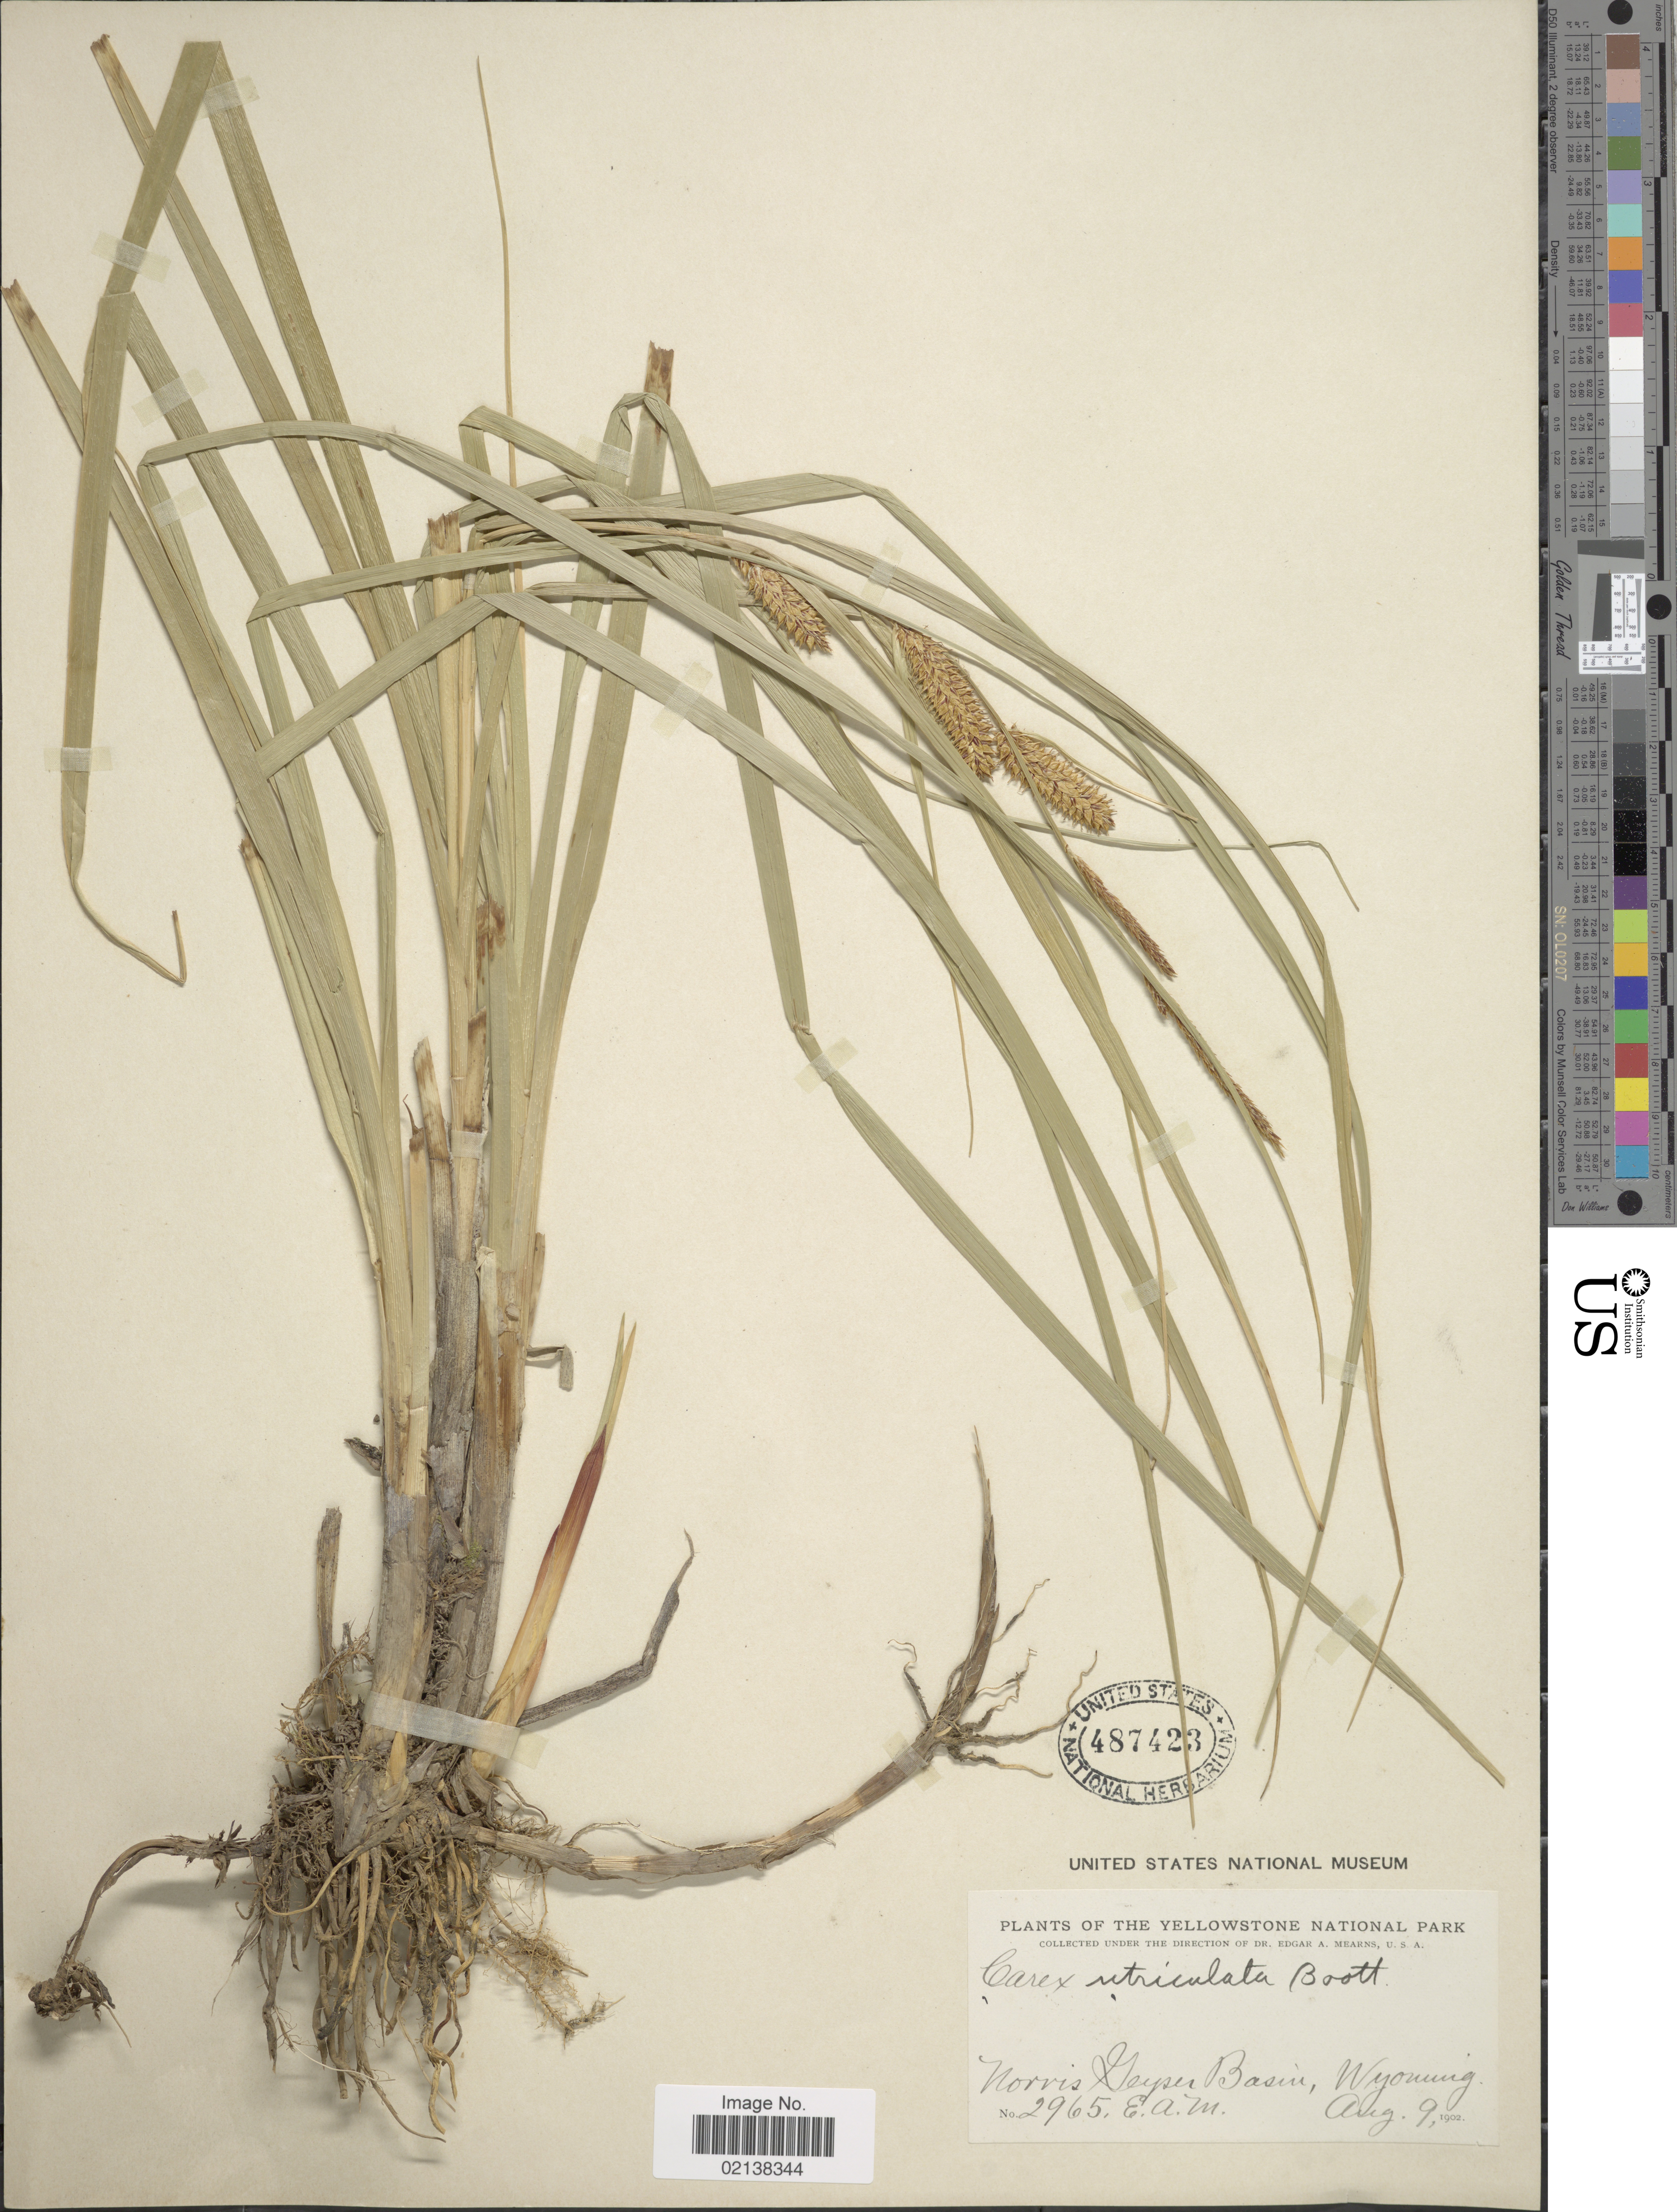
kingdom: Plantae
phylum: Tracheophyta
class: Liliopsida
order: Poales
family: Cyperaceae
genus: Carex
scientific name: Carex utriculata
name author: Boott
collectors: E. A. Mearns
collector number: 2965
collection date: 1902-08-09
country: United States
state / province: Wyoming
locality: Norris Geyser Basin, Yellowstone National Park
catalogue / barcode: US 487423